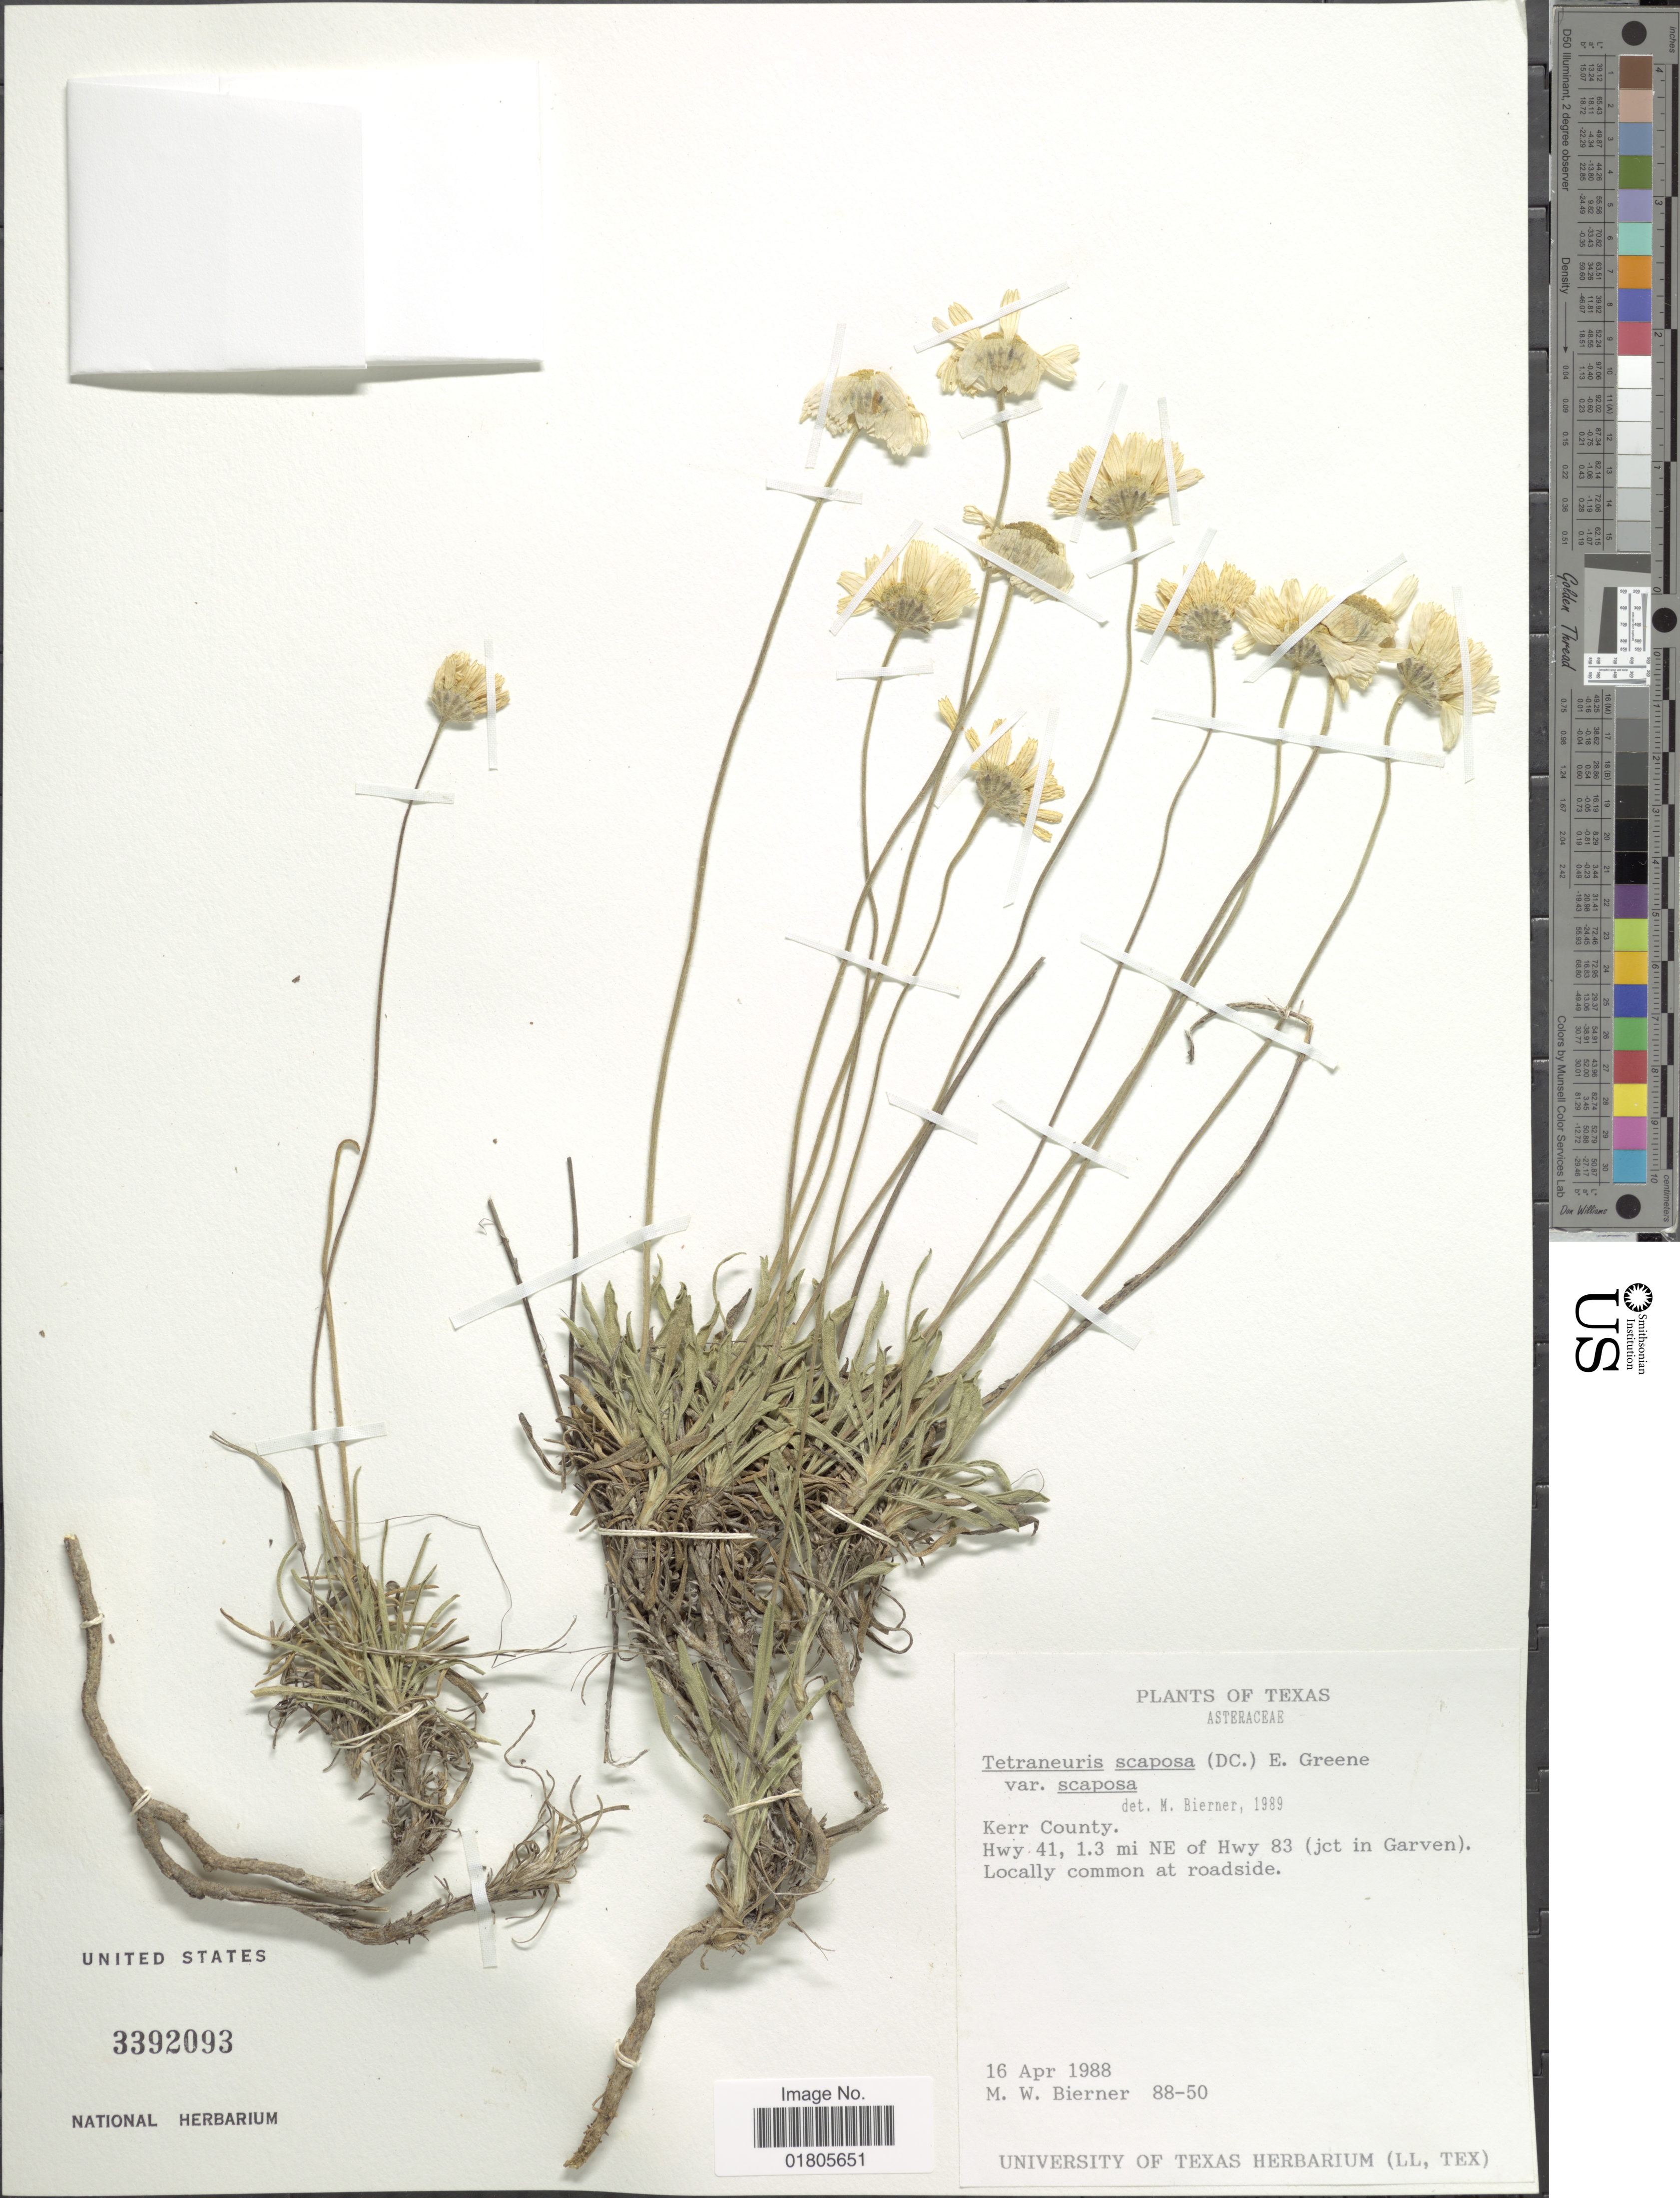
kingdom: Plantae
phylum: Tracheophyta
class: Magnoliopsida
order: Asterales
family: Asteraceae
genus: Actinea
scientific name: Actinea scaposa var. linearis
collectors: M. W. Bierner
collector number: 88-50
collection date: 1988-04-16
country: United States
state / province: Texas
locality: Kerr County. Hwy 41, 1.3 mi NE of Hwy 83 (jct in Garven)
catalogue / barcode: US 3392093